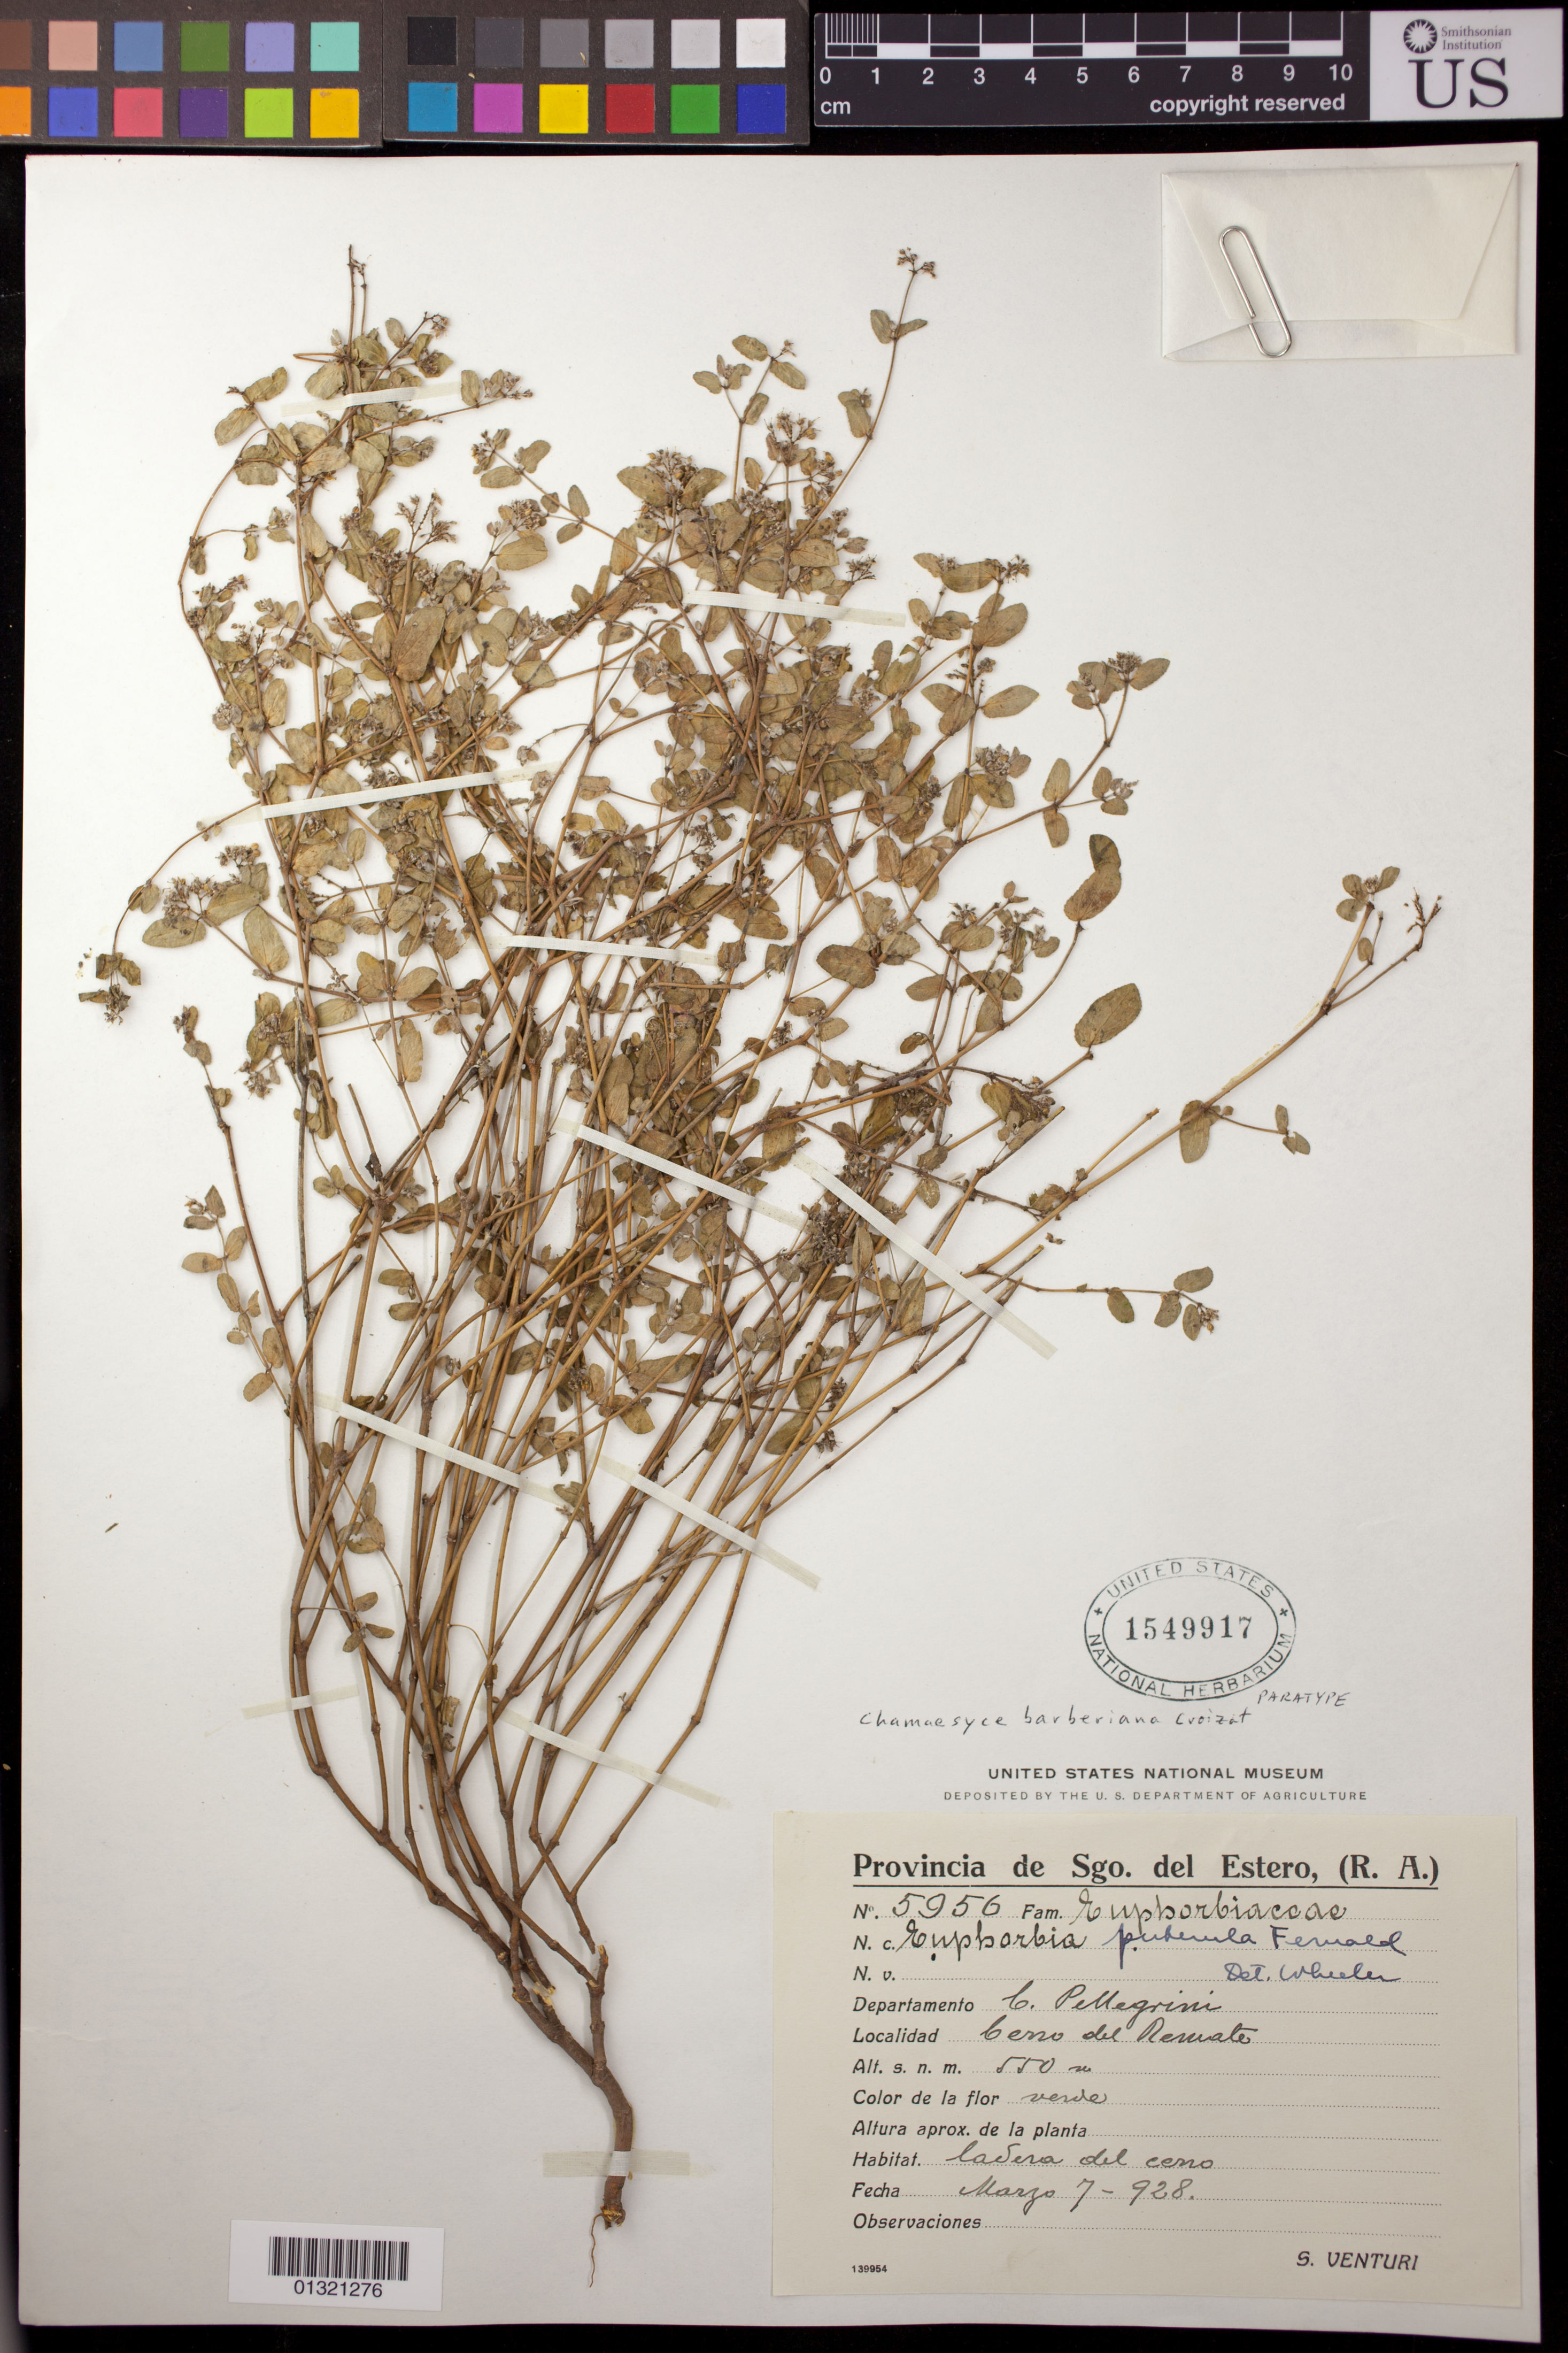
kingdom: Plantae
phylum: Tracheophyta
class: Magnoliopsida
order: Malpighiales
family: Euphorbiaceae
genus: Euphorbia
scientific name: Euphorbia berteroana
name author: Balb.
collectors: S. Venturi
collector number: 5956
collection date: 1928-03-07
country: Argentina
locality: C. Pellegrini, Cerro del Remate,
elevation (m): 550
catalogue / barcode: US 1549917